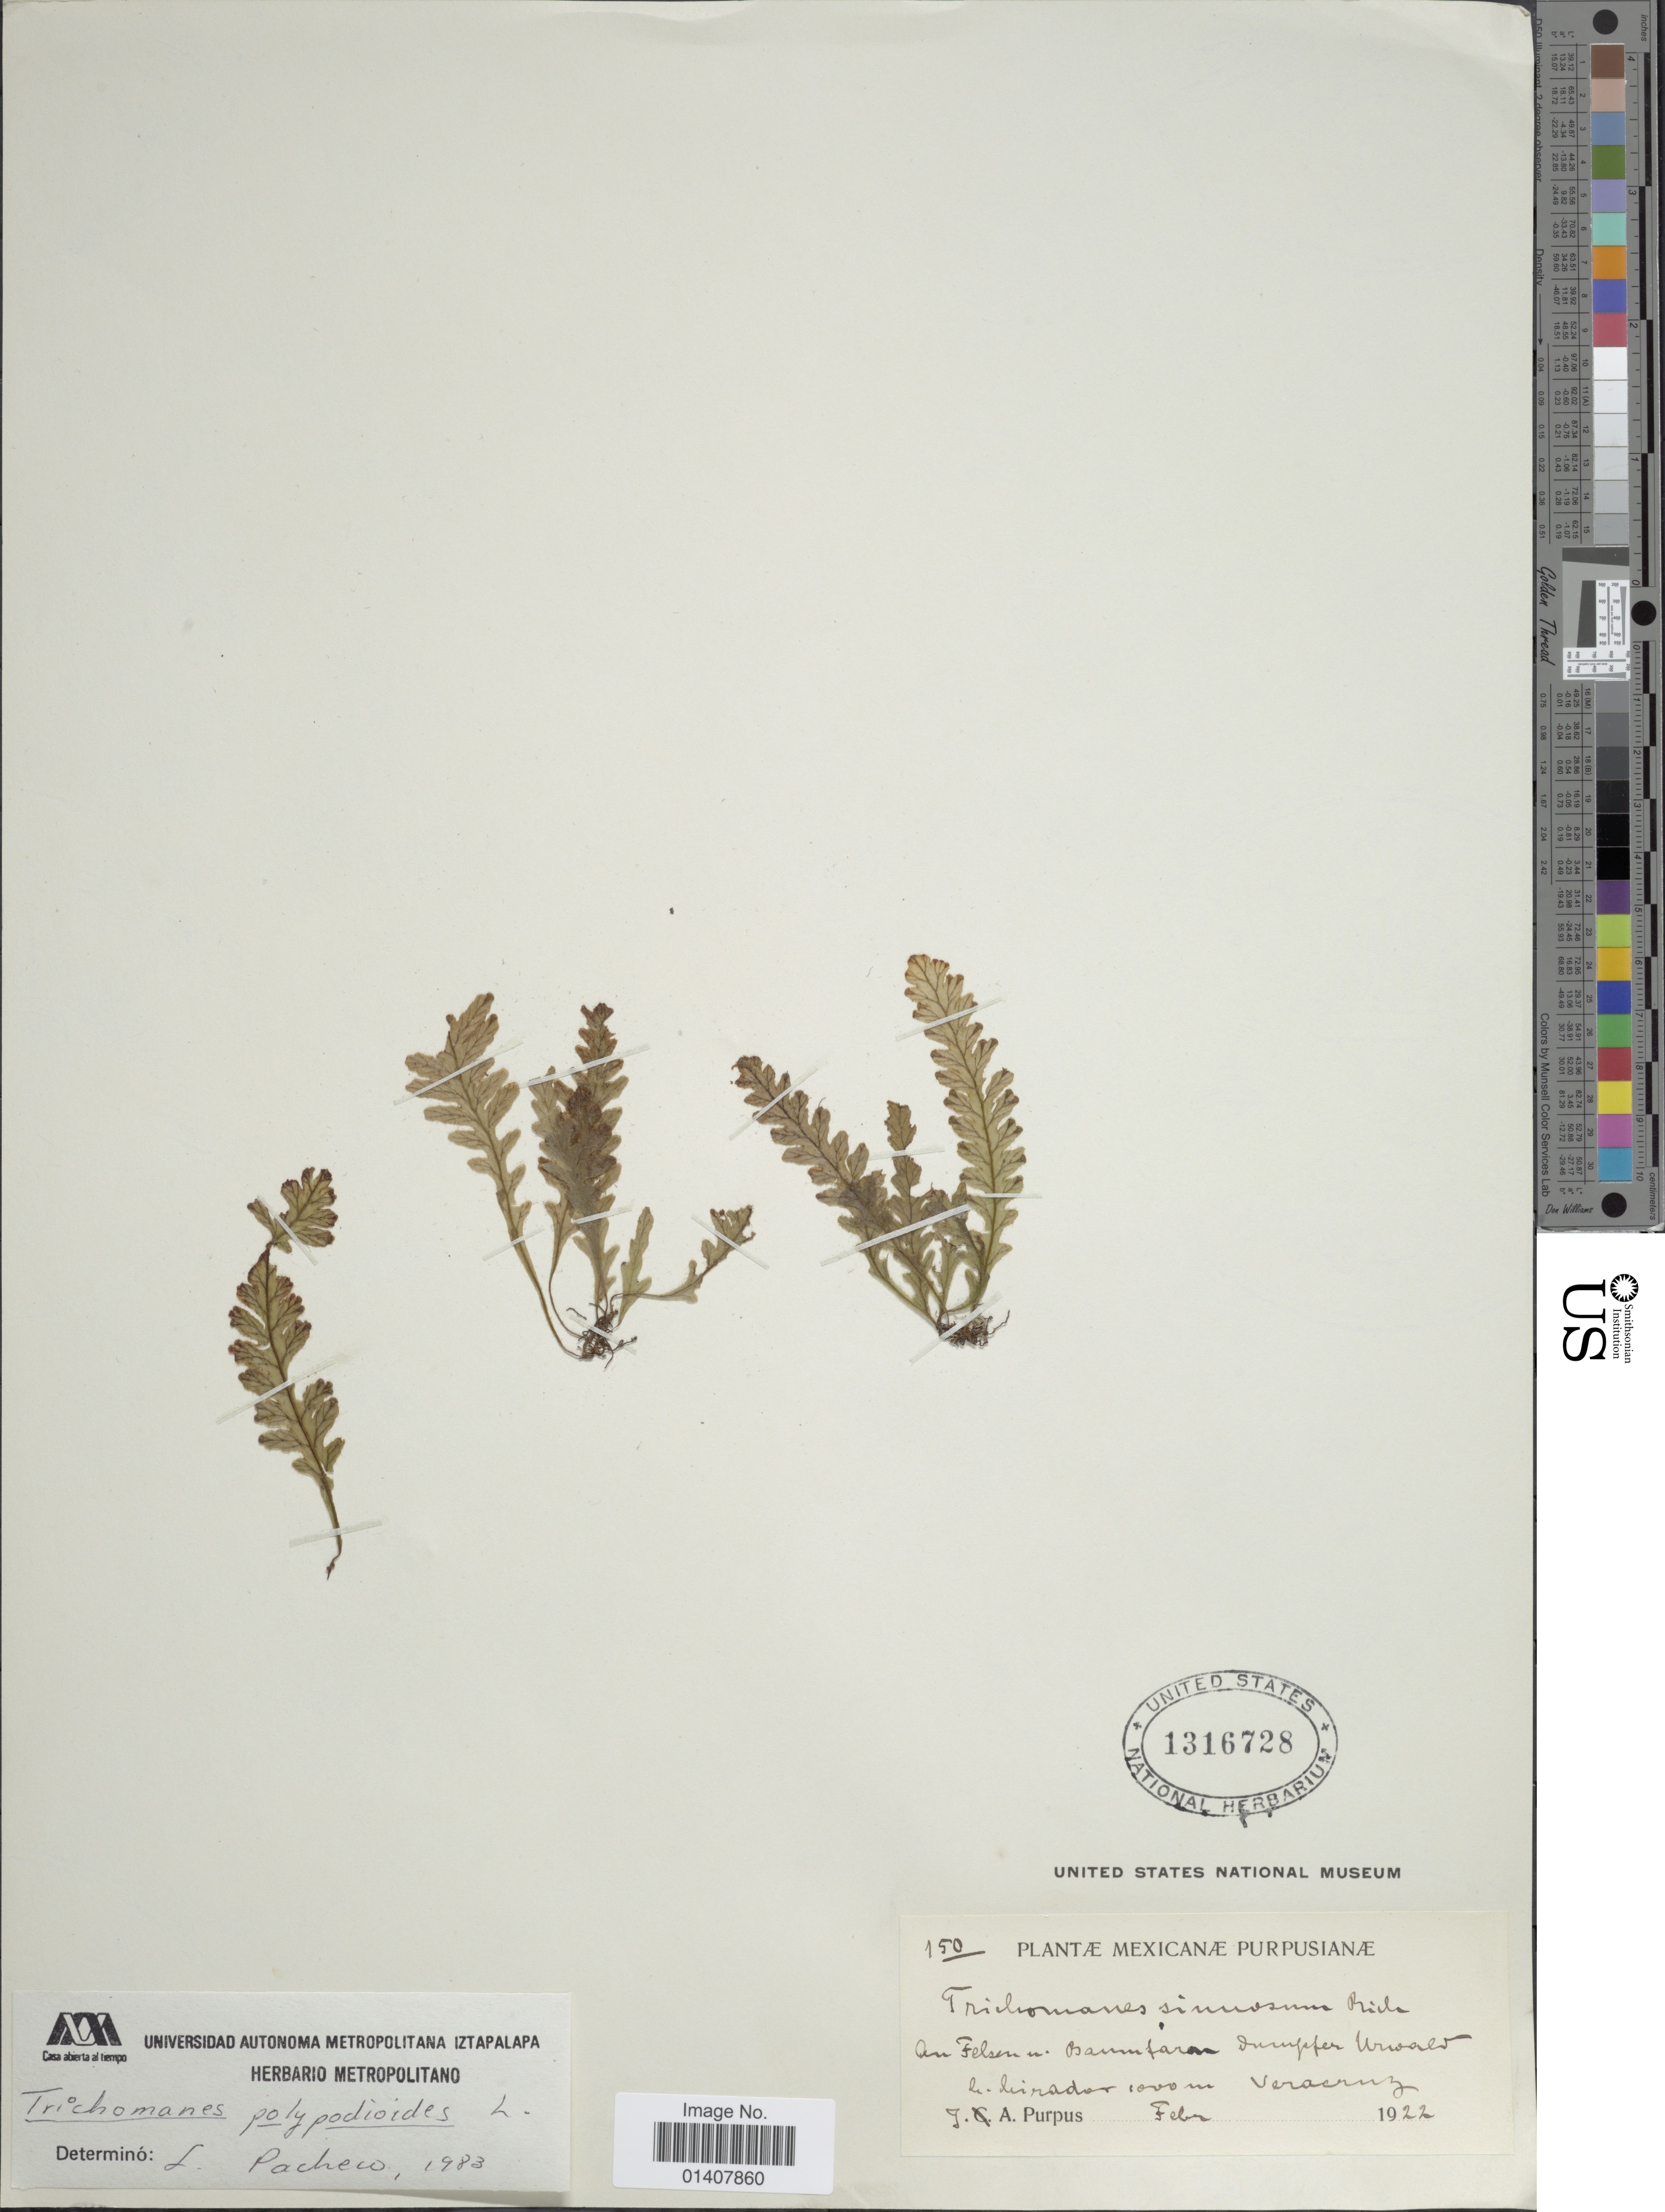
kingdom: Plantae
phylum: Tracheophyta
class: Polypodiopsida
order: Hymenophyllales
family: Hymenophyllaceae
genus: Trichomanes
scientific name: Trichomanes polypodioides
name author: L.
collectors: J. A. Purpus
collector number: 150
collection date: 1922-02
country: Mexico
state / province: Veracruz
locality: An Felsen u. Baum farm dumpfer Urwald b. Mirador, Veracruz [interpreted]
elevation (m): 1000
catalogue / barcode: US 1316728